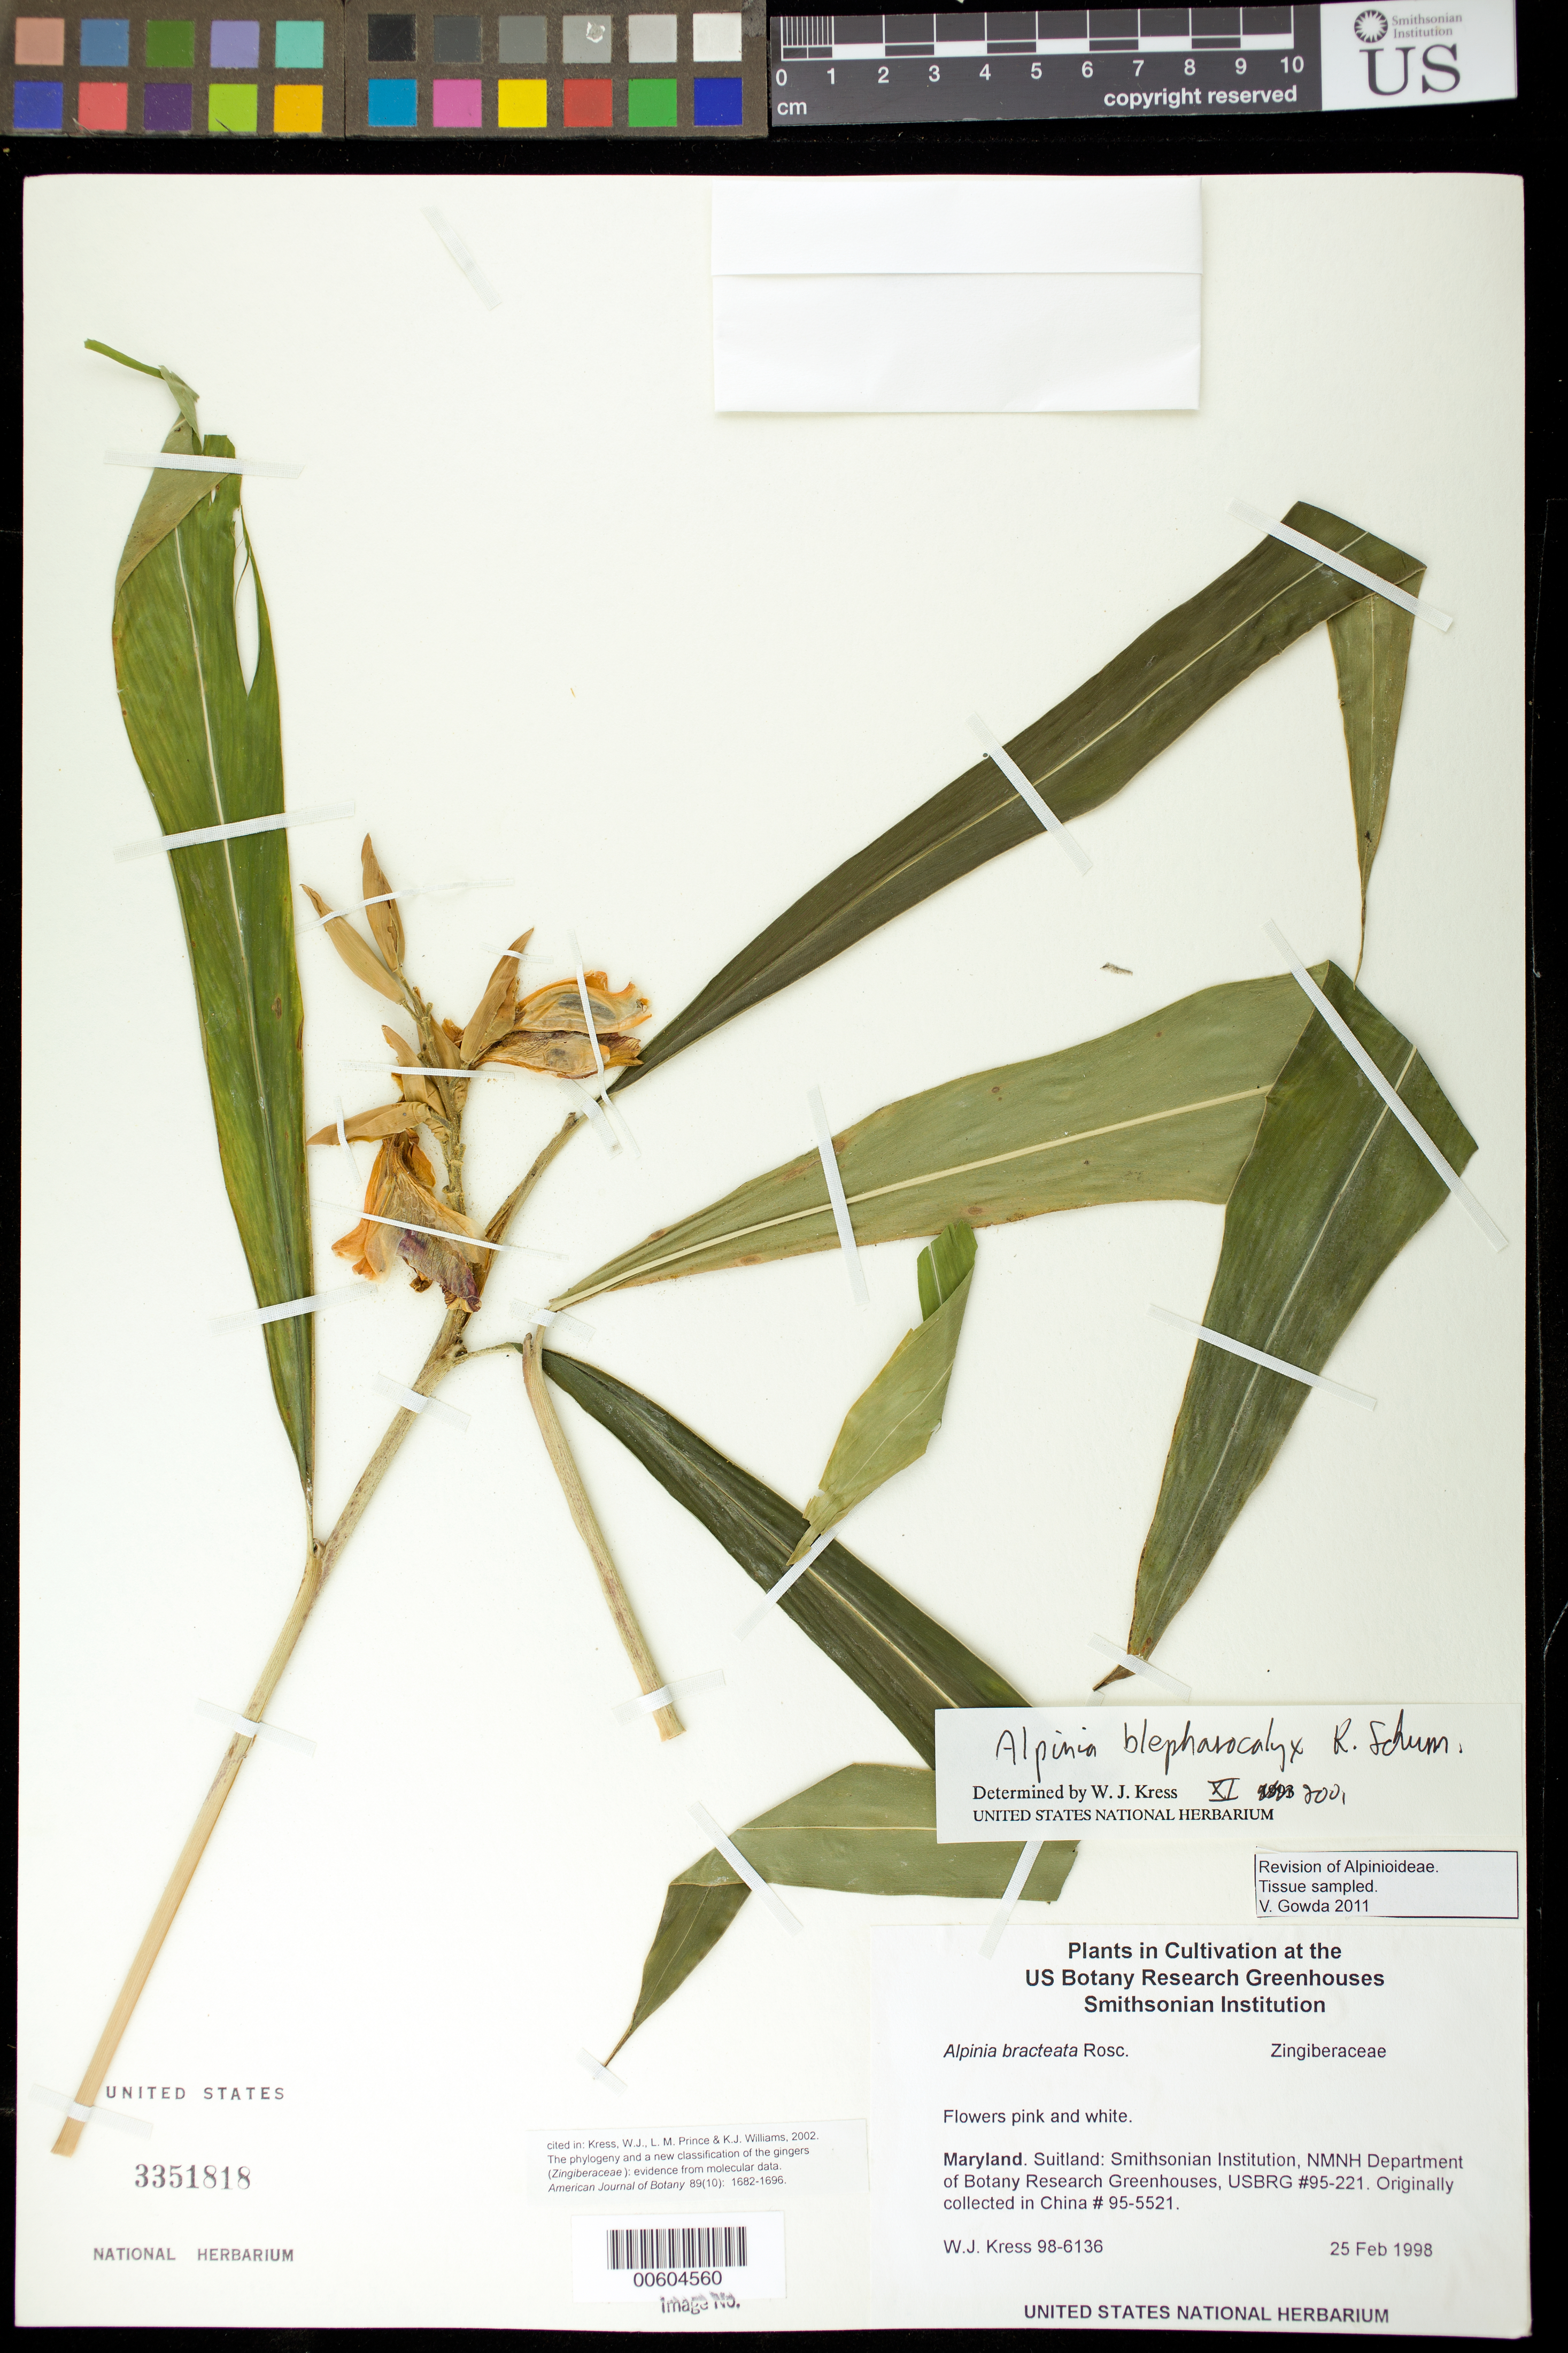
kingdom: Plantae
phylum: Tracheophyta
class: Liliopsida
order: Zingiberales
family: Zingiberaceae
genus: Alpinia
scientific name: Alpinia blepharocalyx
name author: K. Schum. in Engl.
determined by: Kress, W. J., (US), Smithsonian Institution - National Museum of Natural History (UNITED STATES)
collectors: W. J. Kress & M. Bordelon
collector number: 98-6136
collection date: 1998-02-25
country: United States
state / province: Maryland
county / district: Prince George's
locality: NMNH Botany Research Greenhouses. Suitland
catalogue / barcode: US 3351818